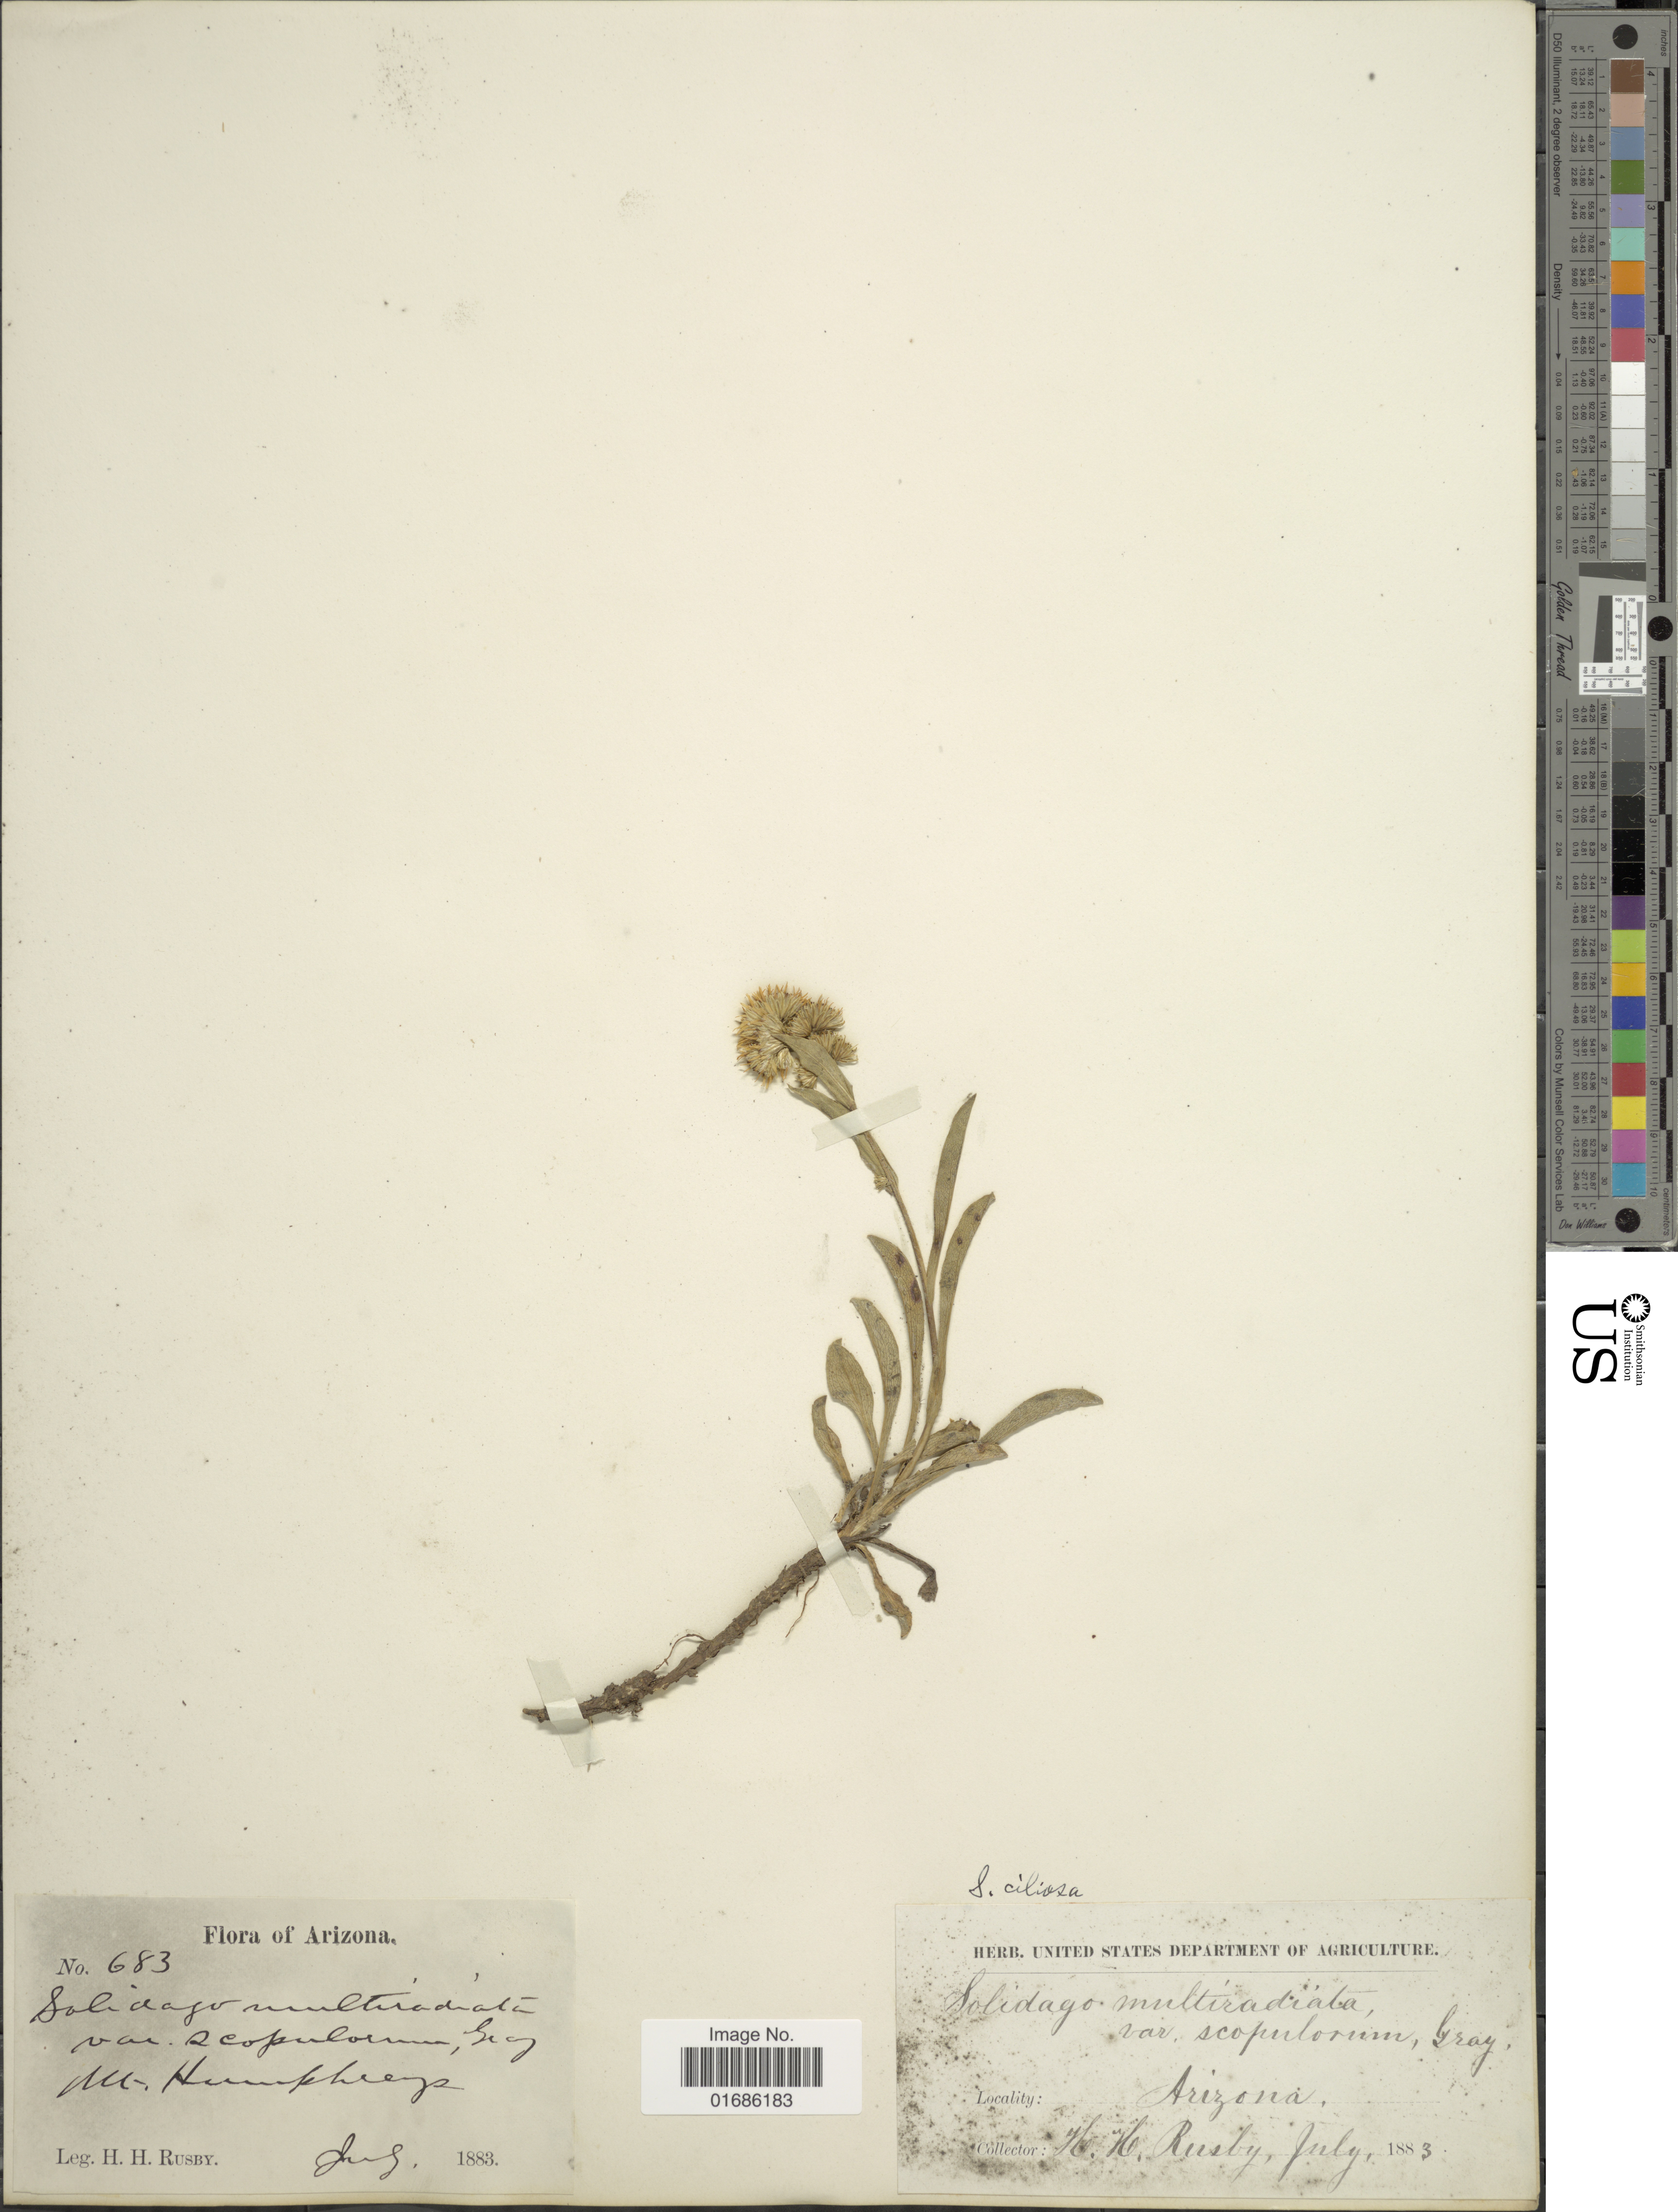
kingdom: Plantae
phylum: Tracheophyta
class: Magnoliopsida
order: Asterales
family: Asteraceae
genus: Solidago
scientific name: Solidago ciliosa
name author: Greene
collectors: H. H. Rusby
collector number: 683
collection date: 1883-07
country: United States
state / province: Arizona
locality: Mt. Humphreys